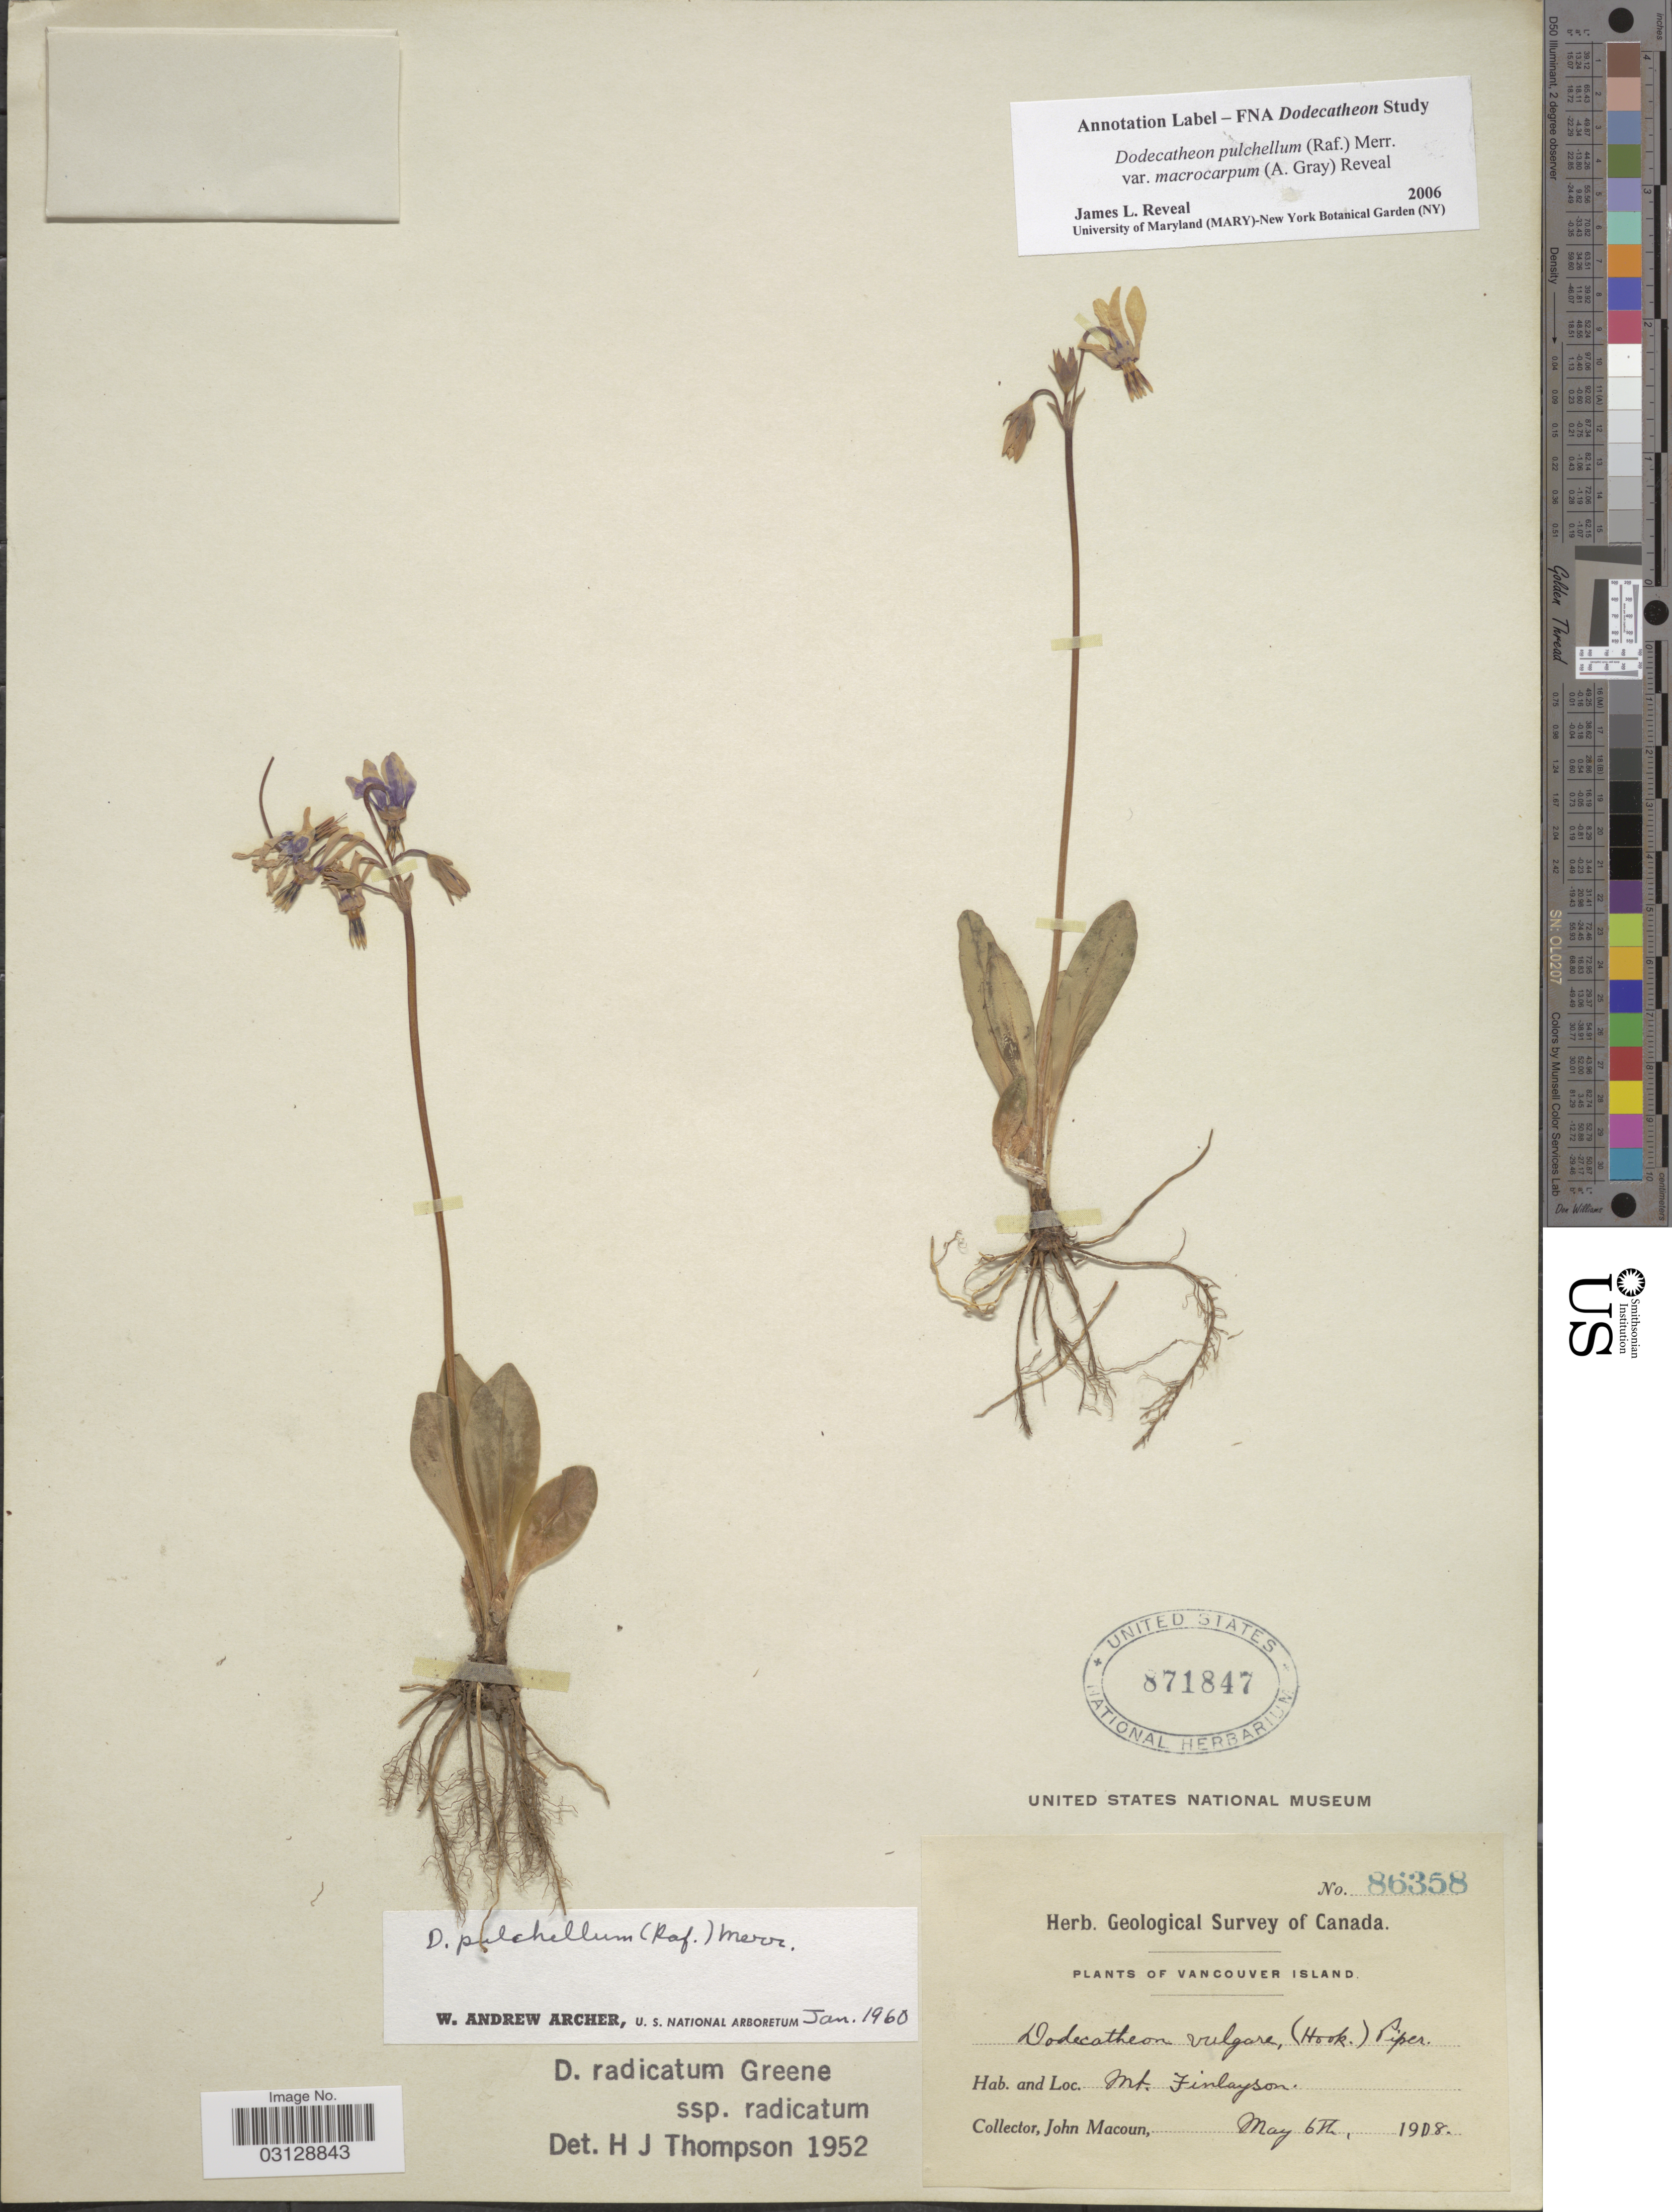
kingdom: Plantae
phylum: Tracheophyta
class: Magnoliopsida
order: Ericales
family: Primulaceae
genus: Dodecatheon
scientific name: Dodecatheon pulchellum var. macrocarpum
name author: (A. Gray) Reveal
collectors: J. Macoun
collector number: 86358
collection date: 1908-05-06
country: Canada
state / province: British Columbia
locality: Vancouver Island. Mt. Finlayson.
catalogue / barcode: US 871847